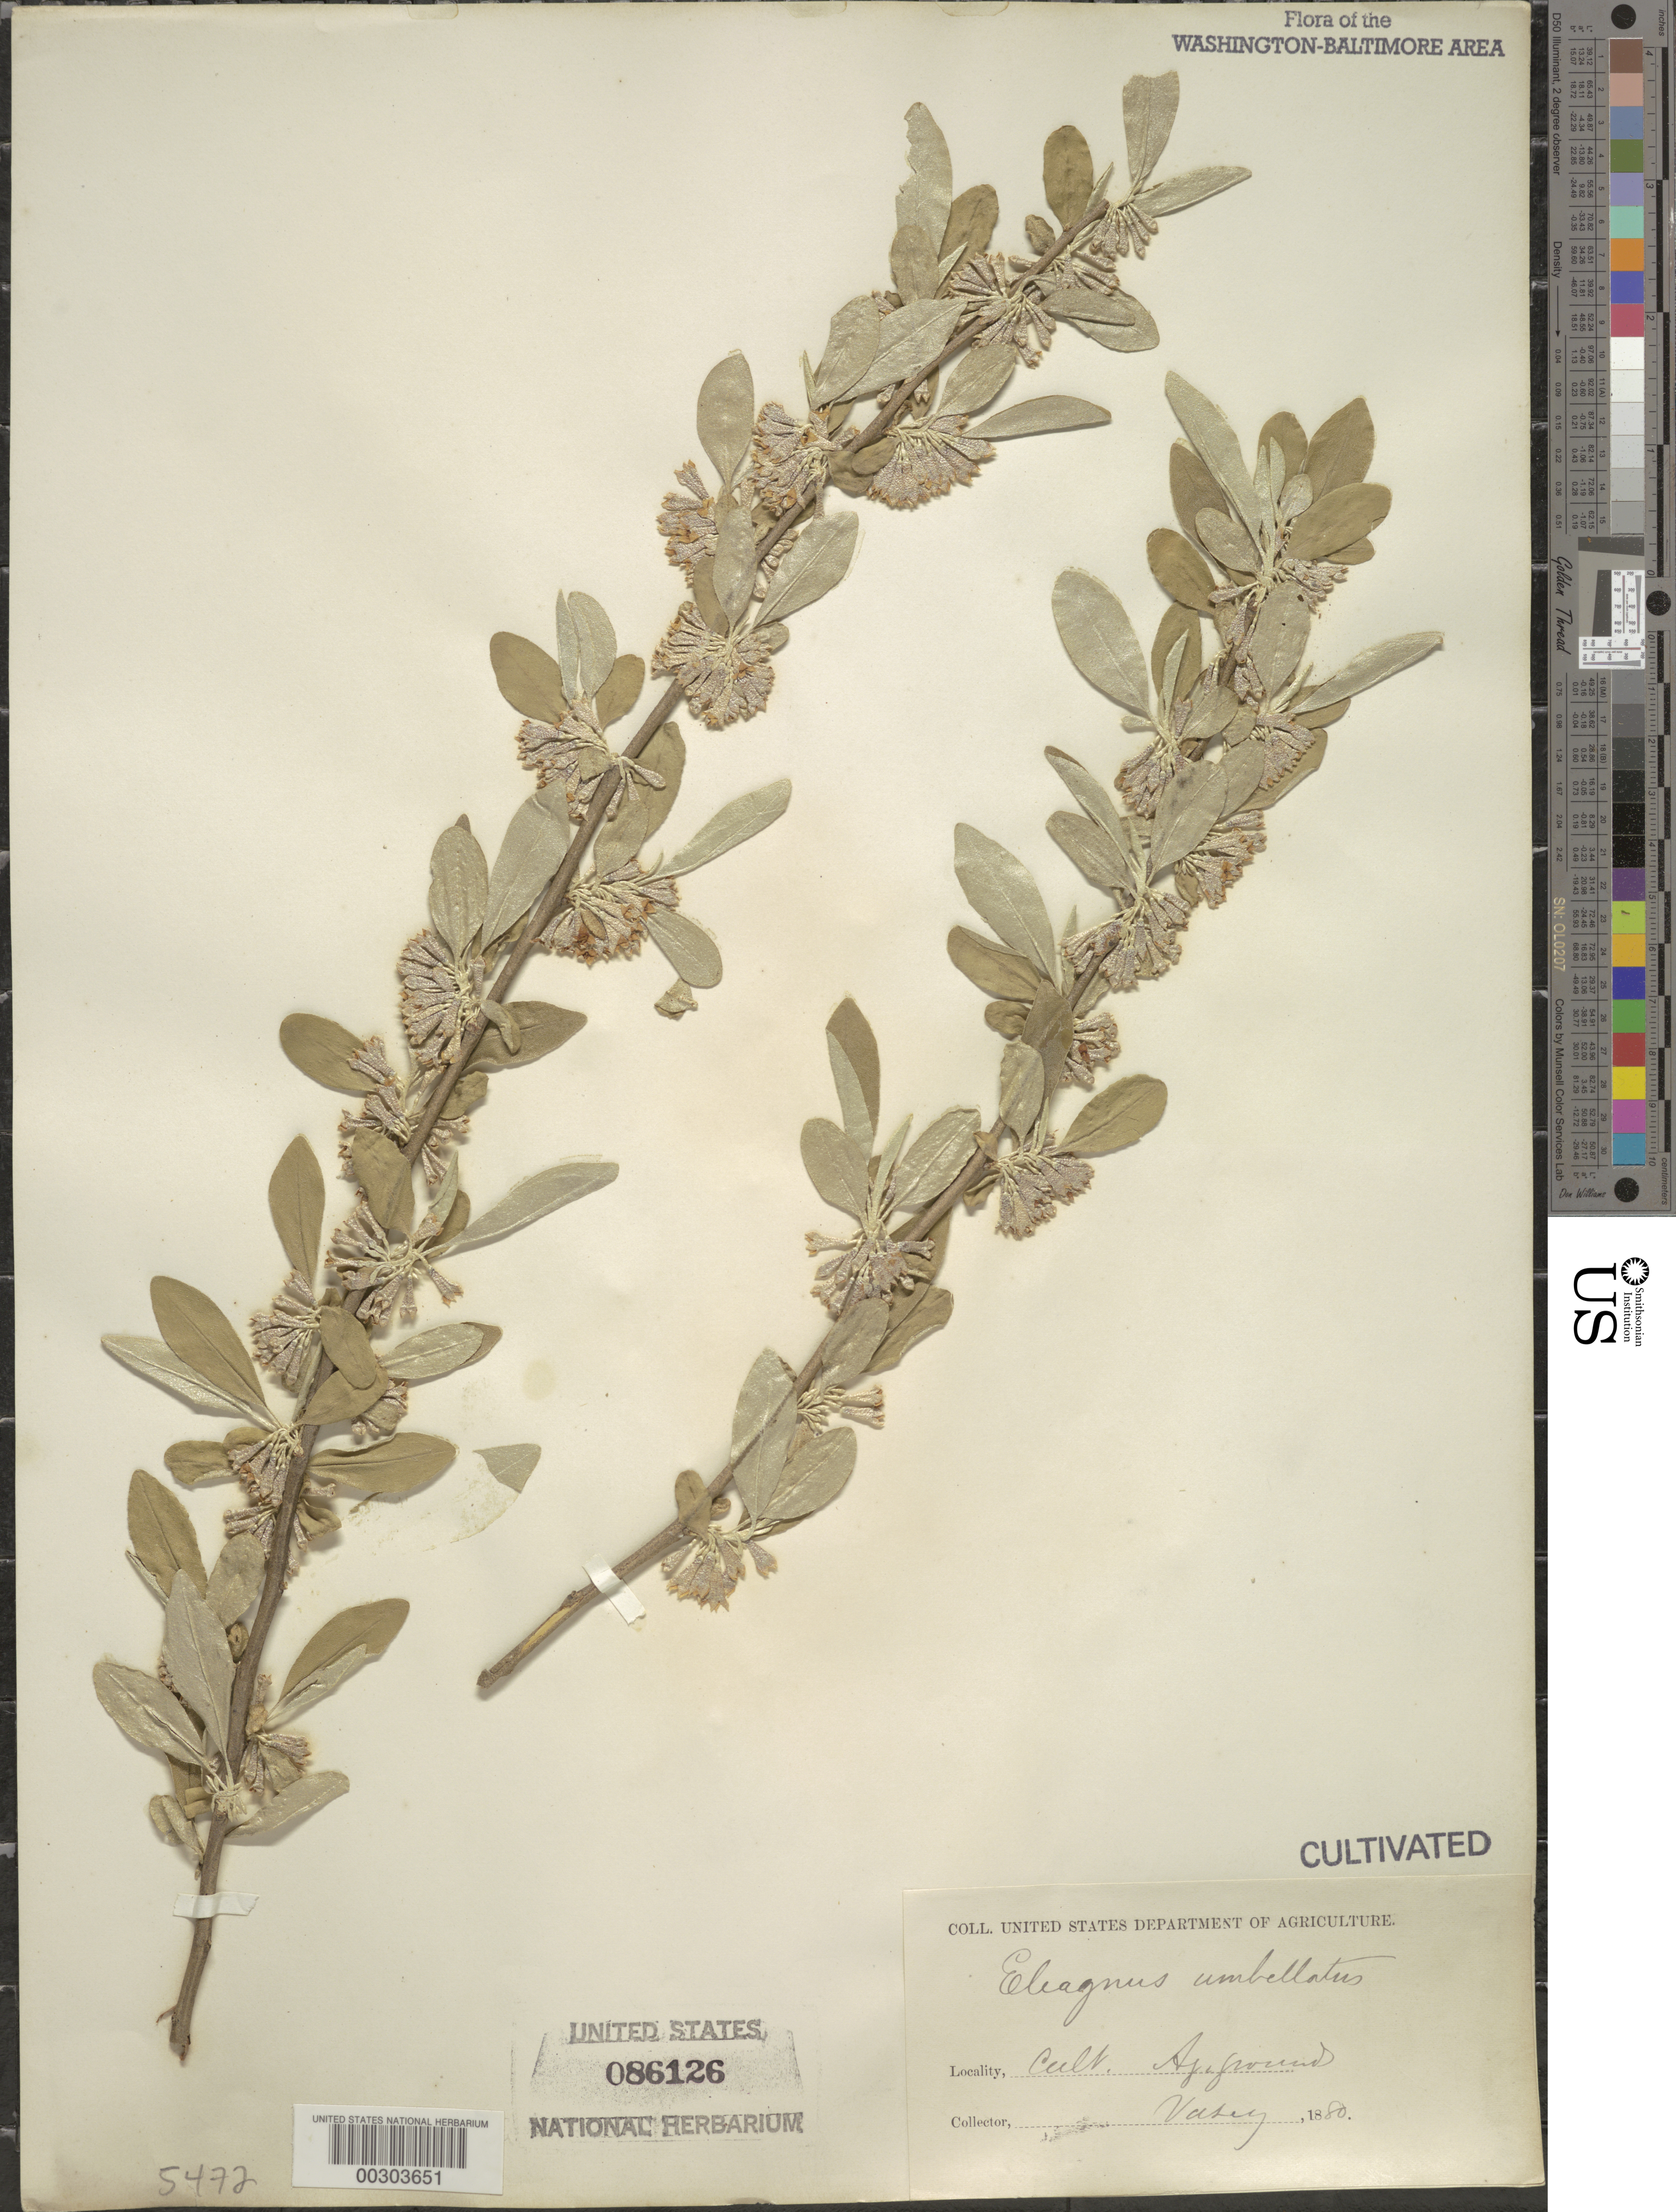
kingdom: Plantae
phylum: Tracheophyta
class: Magnoliopsida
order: Rosales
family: Elaeagnaceae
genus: Elaeagnus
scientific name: Elaeagnus umbellata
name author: Thunb.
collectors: G. R. Vasey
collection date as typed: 1880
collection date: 1880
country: United States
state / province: District of Columbia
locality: Department of Agriculture Grounds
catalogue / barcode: US 86126